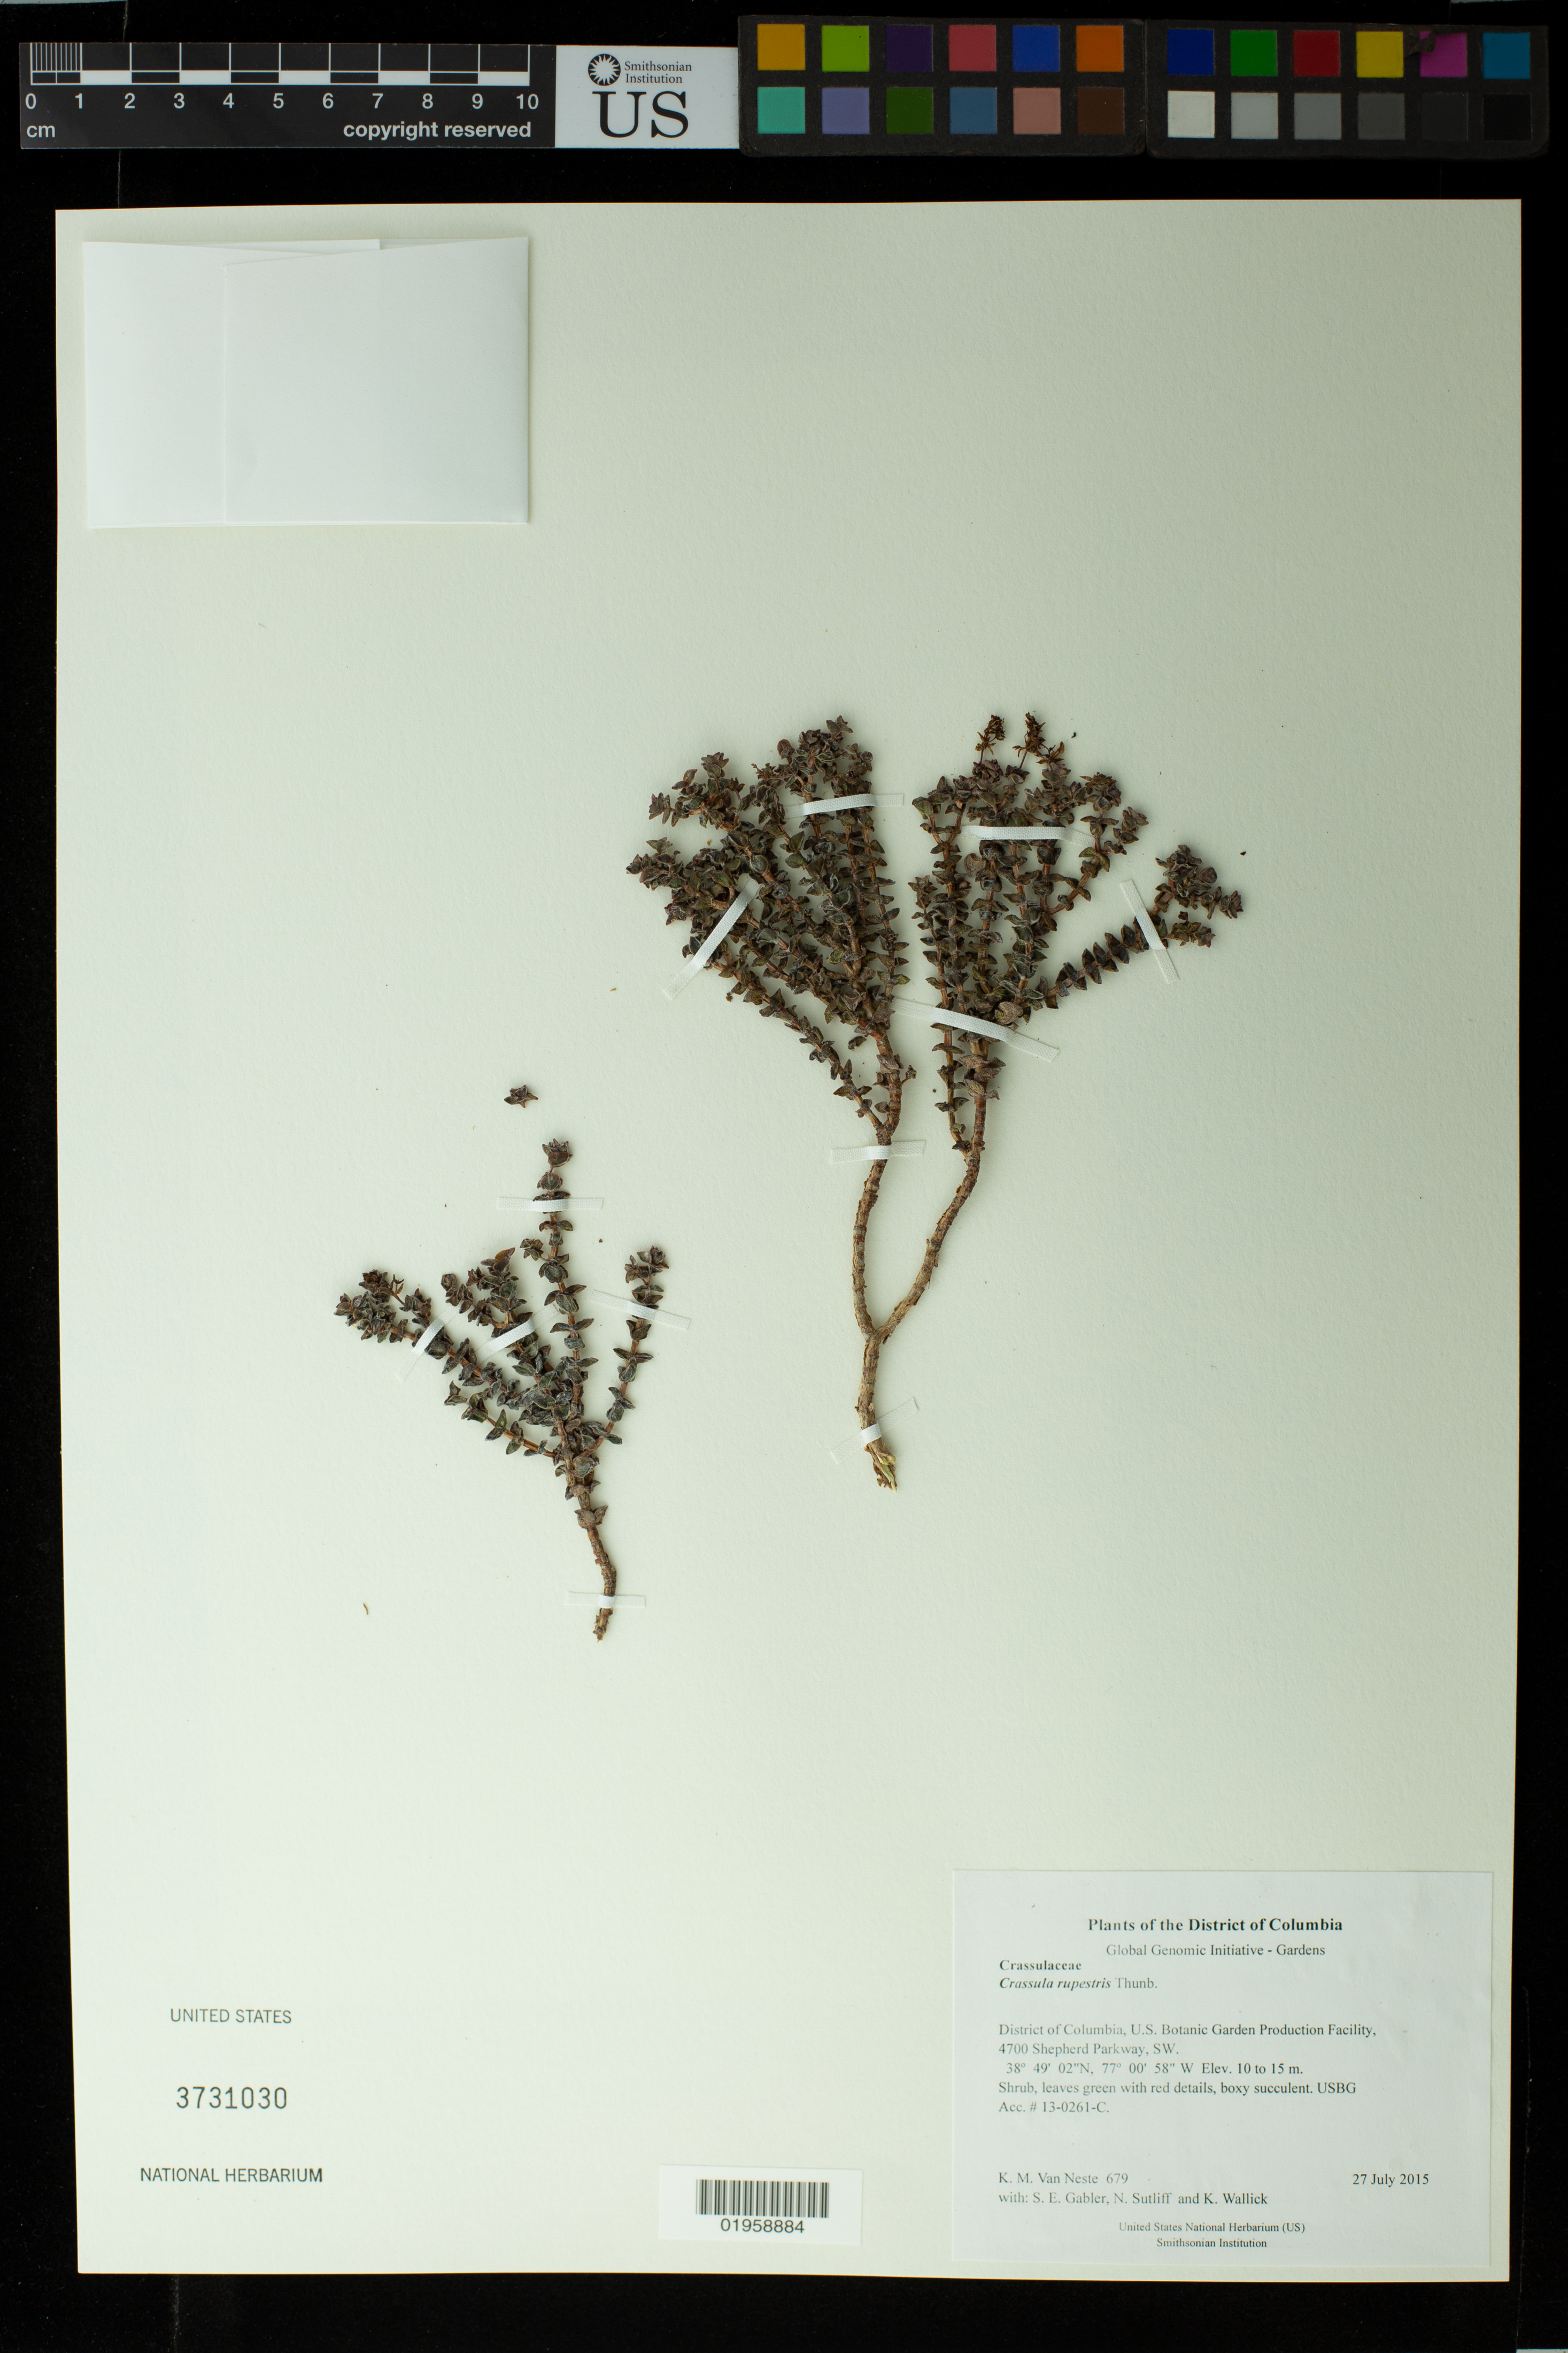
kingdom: Plantae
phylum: Tracheophyta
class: Magnoliopsida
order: Saxifragales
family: Crassulaceae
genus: Crassula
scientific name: Crassula rupestris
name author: Thunb.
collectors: K. M. Van Neste, S. E. Gabler, N. Sutliff & K. Wallick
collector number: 679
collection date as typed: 27 July 2015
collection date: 2015-07-27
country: United States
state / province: District of Columbia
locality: U.S. Botanic Garden Production Facility, 4700 Shepherd Parkway, SW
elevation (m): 10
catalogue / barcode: US 3731030